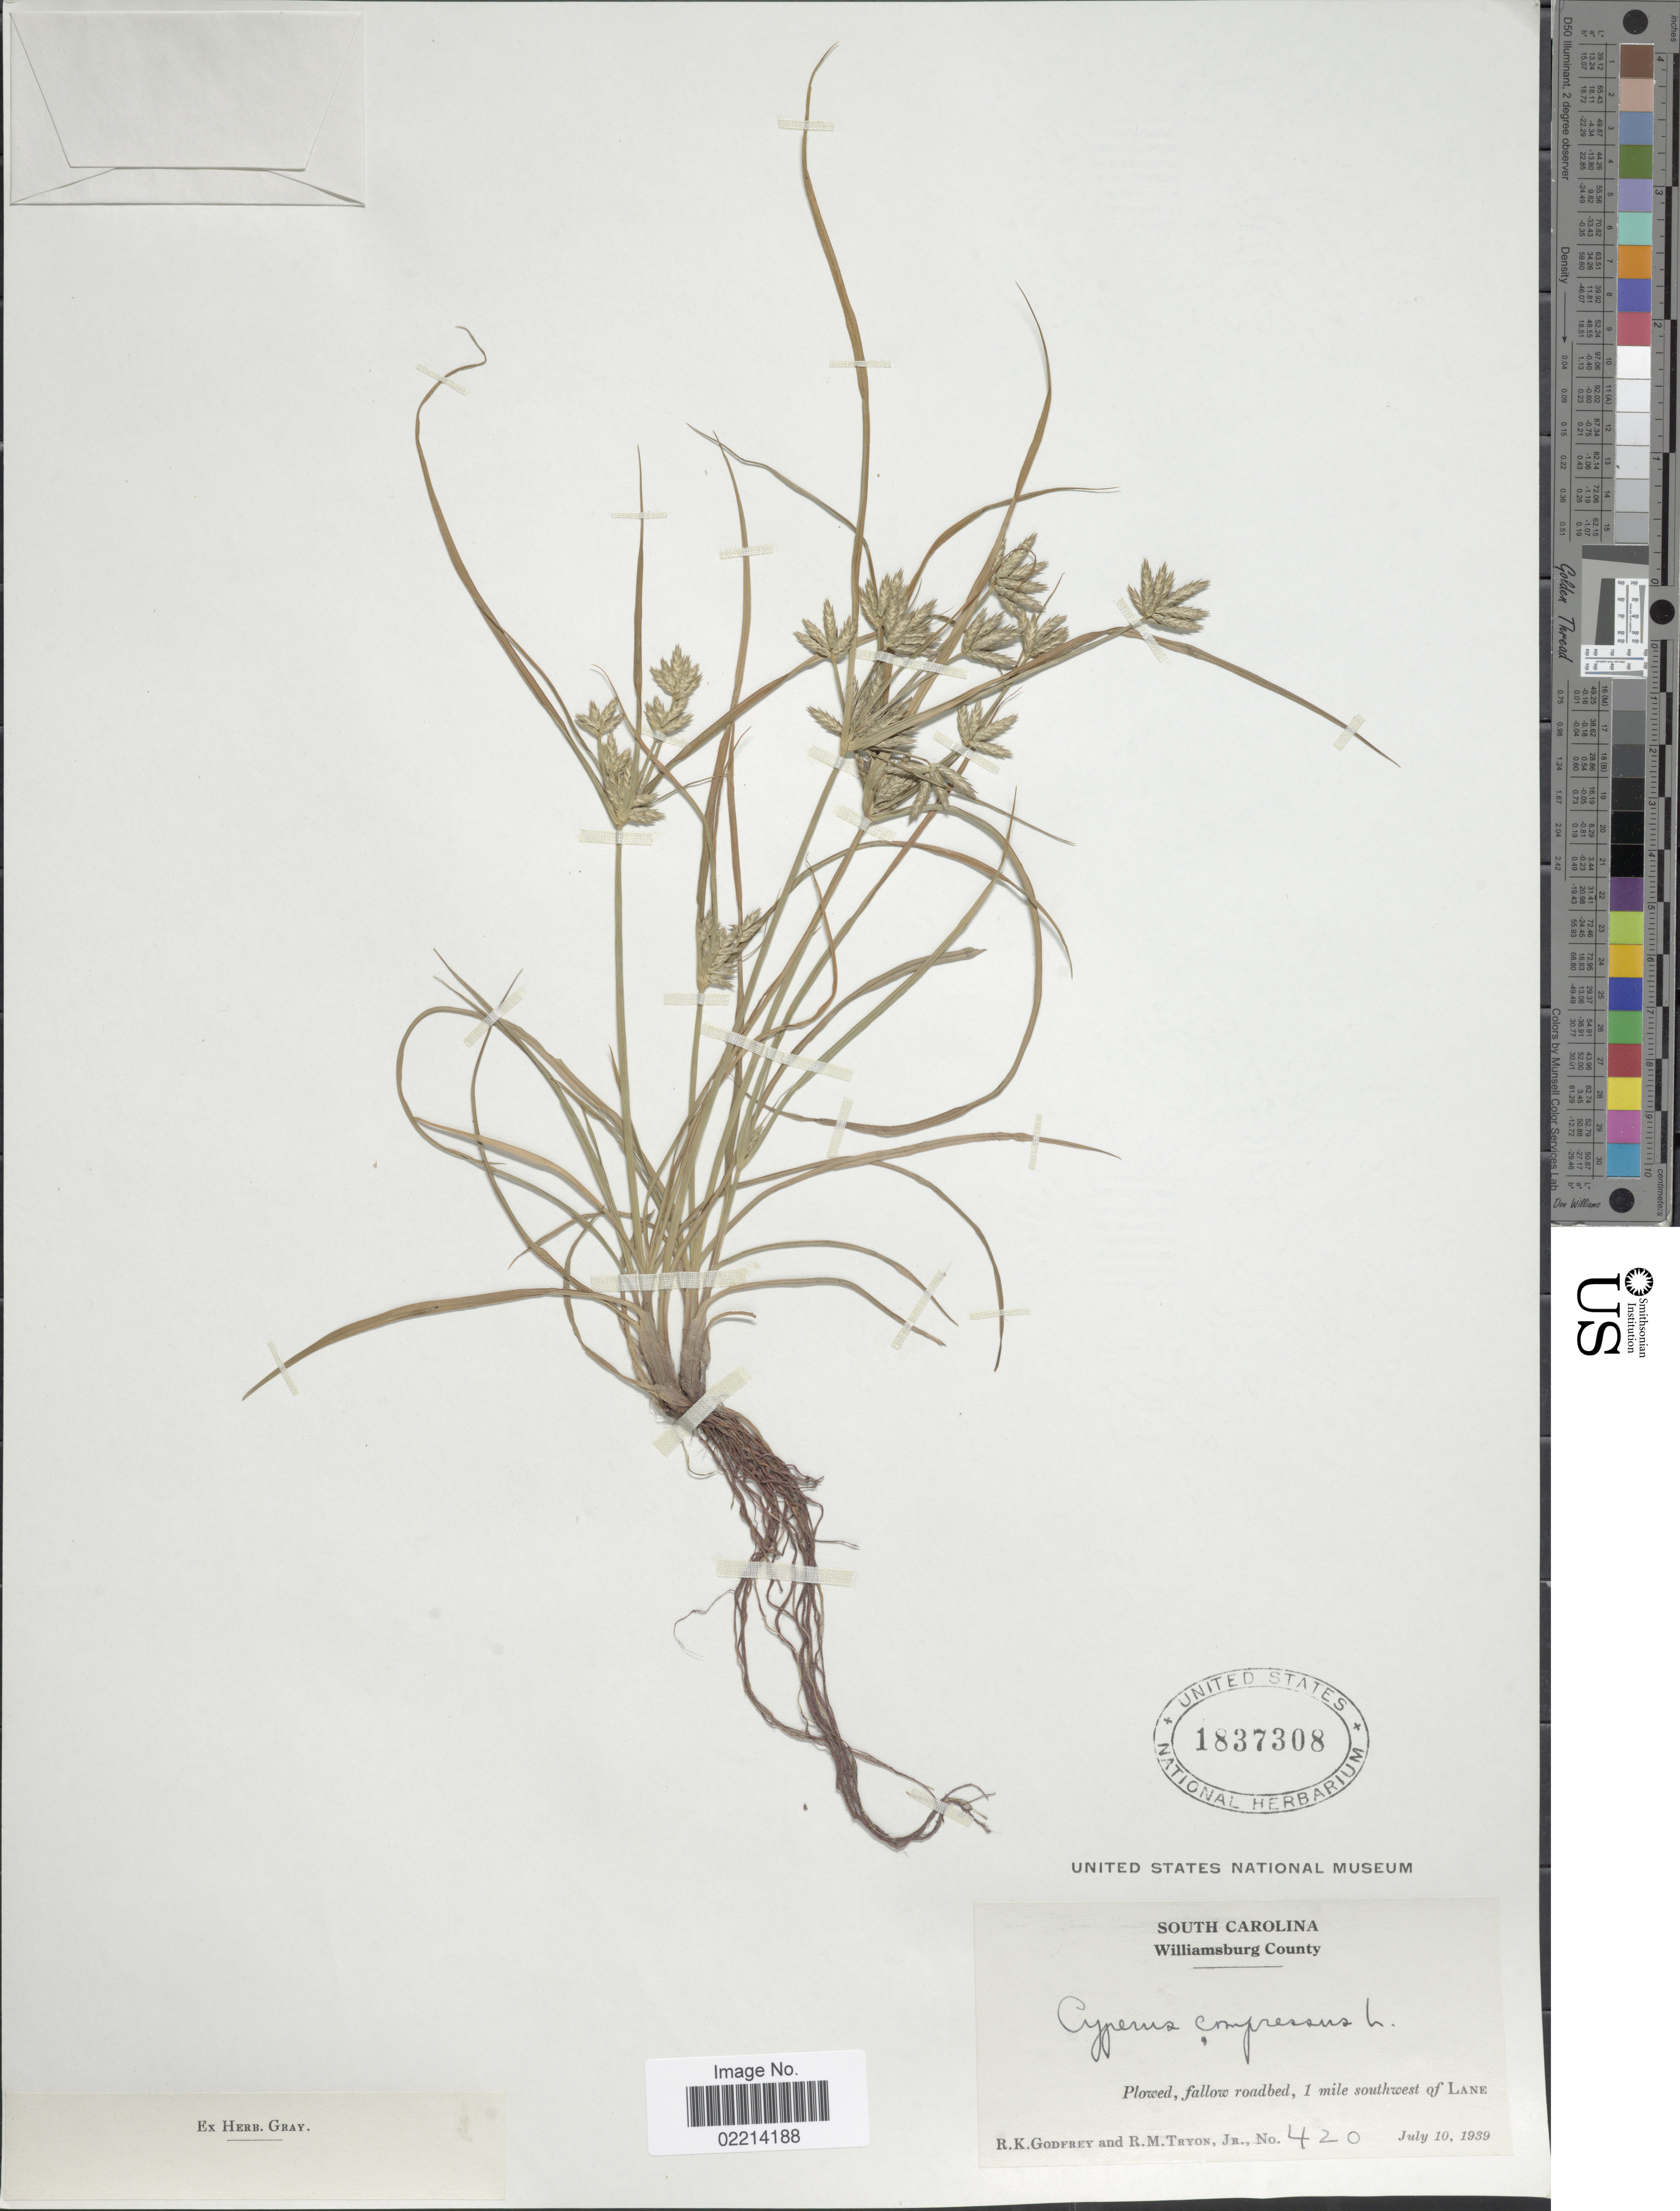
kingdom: Plantae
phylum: Tracheophyta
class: Liliopsida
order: Poales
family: Cyperaceae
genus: Cyperus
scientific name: Cyperus compressus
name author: L.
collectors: R. K. Godfrey & R. M. Tryon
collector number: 420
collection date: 1939-07-10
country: United States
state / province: South Carolina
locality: Williamsburg County. Plowed, fallow roadbed, 1 mile southwest of Lane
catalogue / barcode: US 1837308